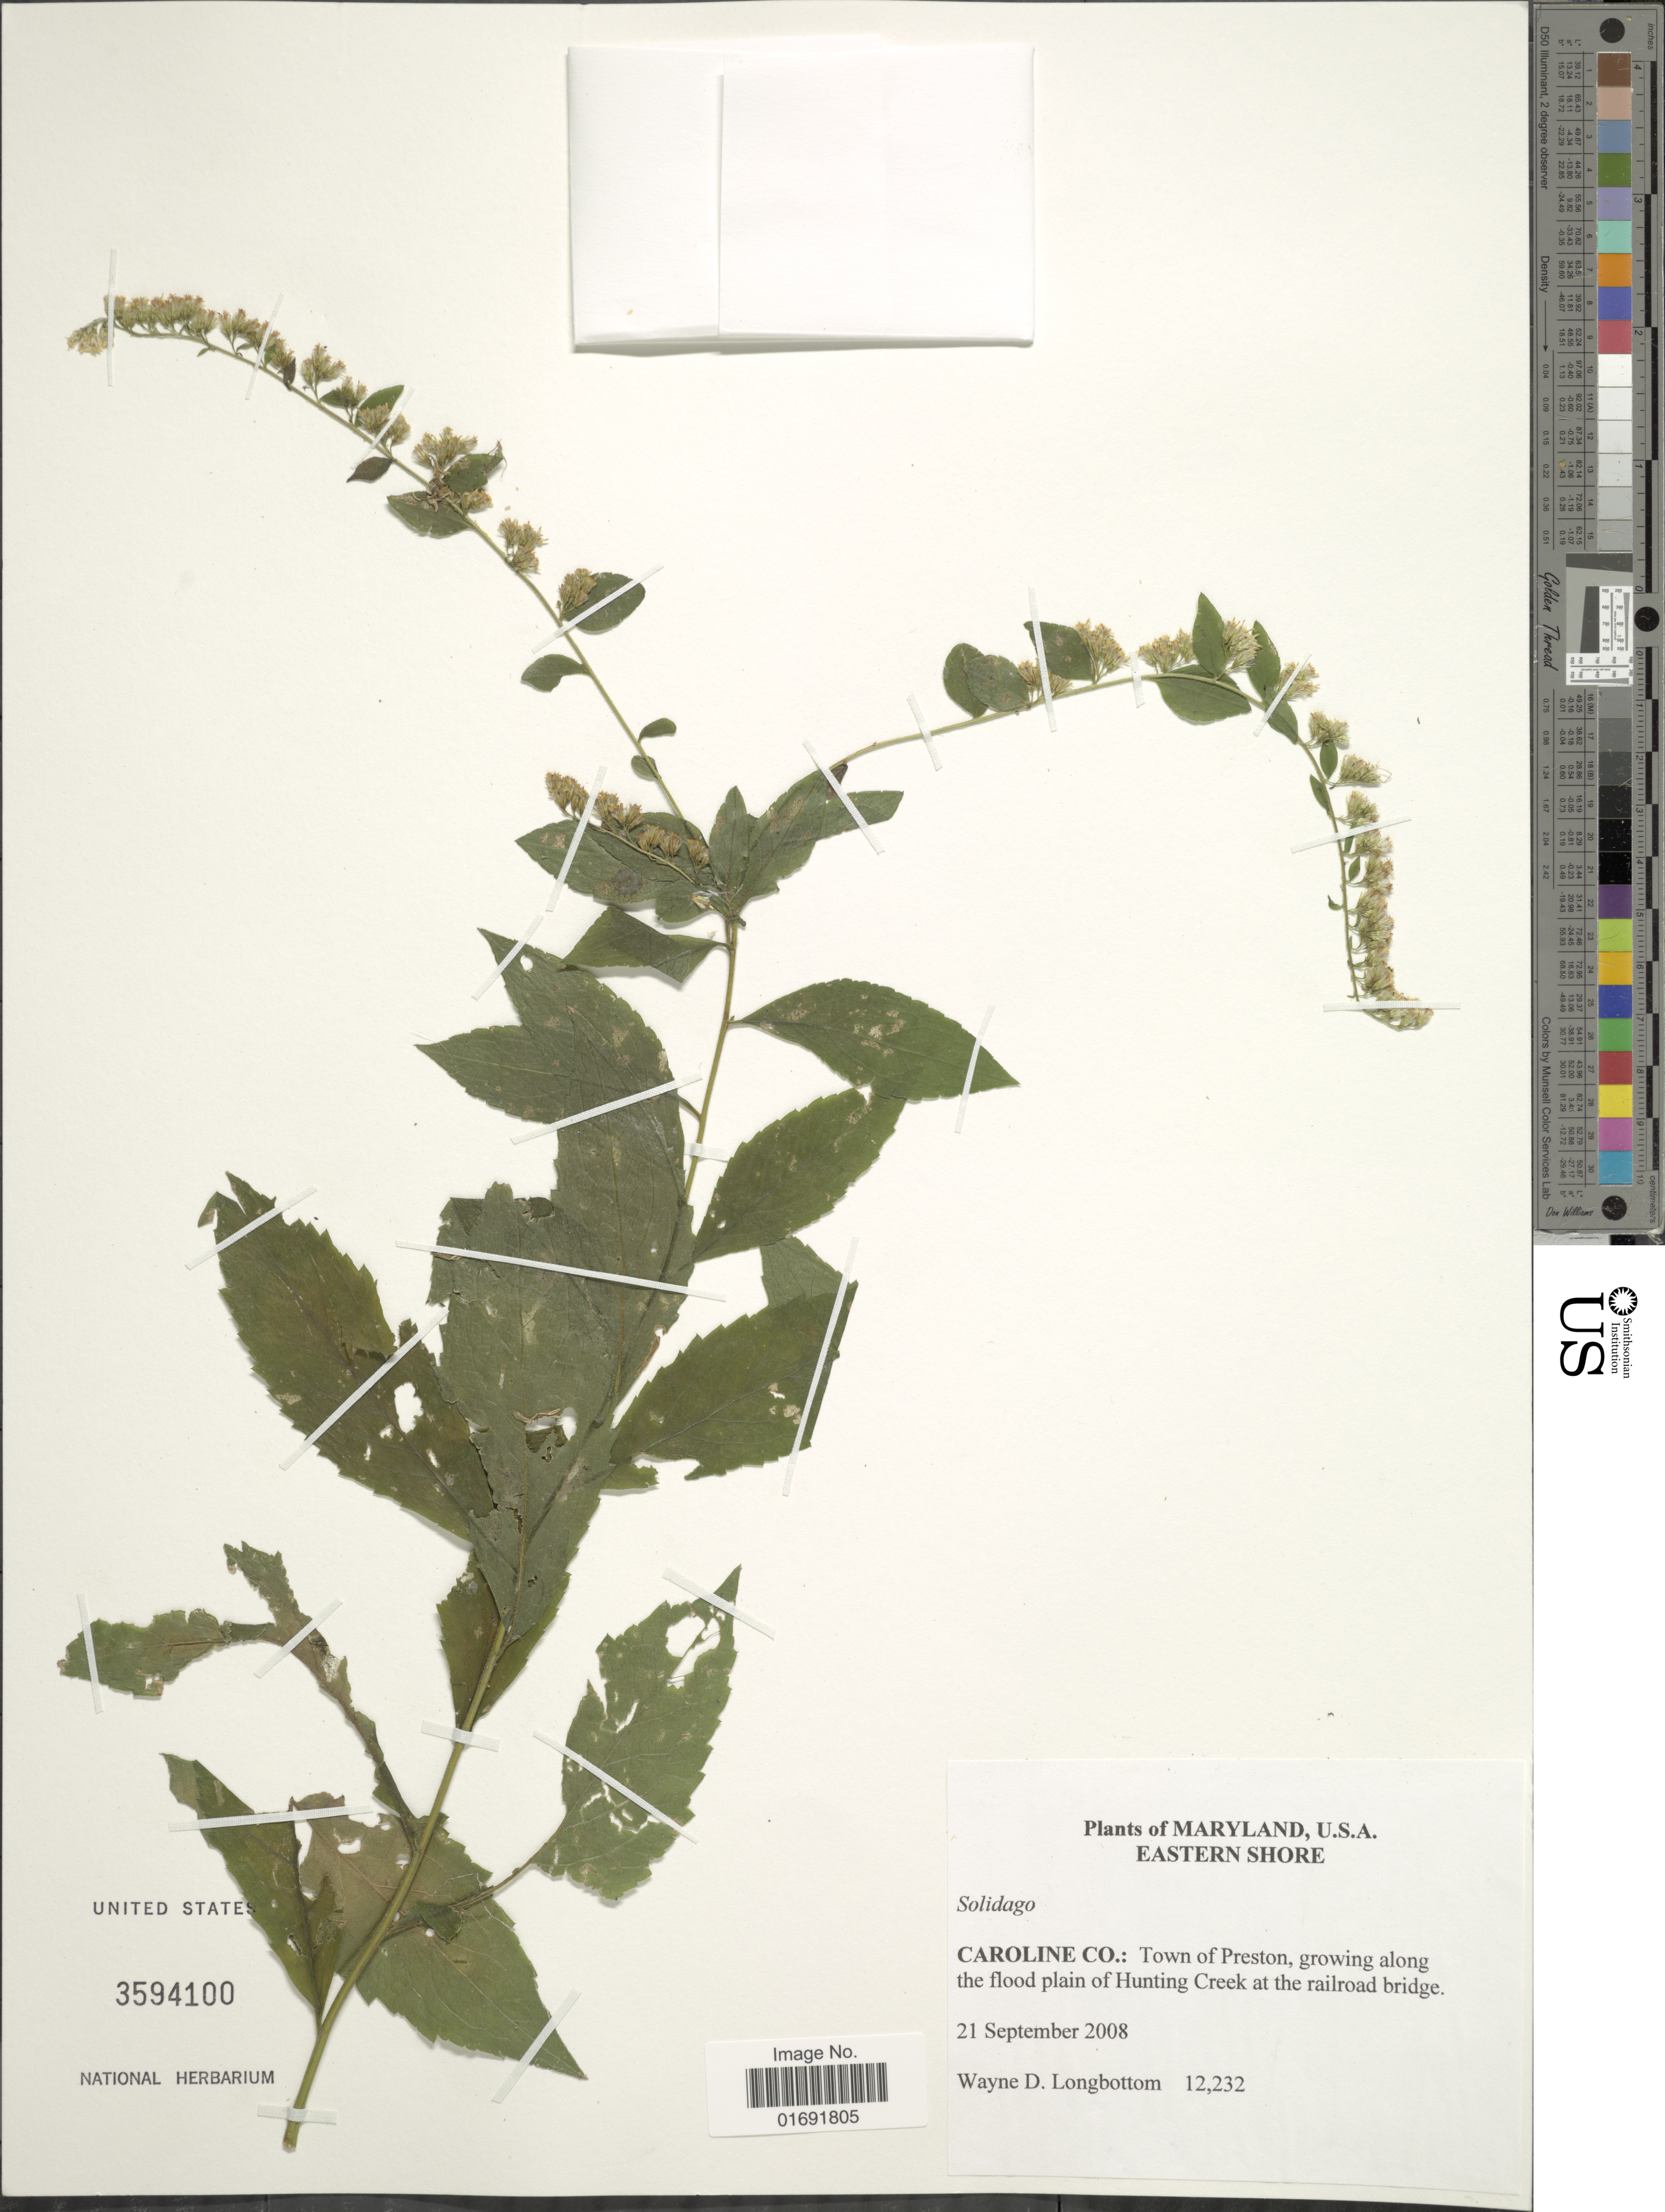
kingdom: Plantae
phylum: Tracheophyta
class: Magnoliopsida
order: Asterales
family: Asteraceae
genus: Solidago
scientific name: Solidago sp.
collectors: W. D. Longbottom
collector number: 12232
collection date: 2008-09-21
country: United States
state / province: Maryland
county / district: Caroline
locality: U. S. A., Eastern Shore, Caroline Co., town of Preston, flood plain of Hunting Creek at the railroad bridge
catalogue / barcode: US 3594100